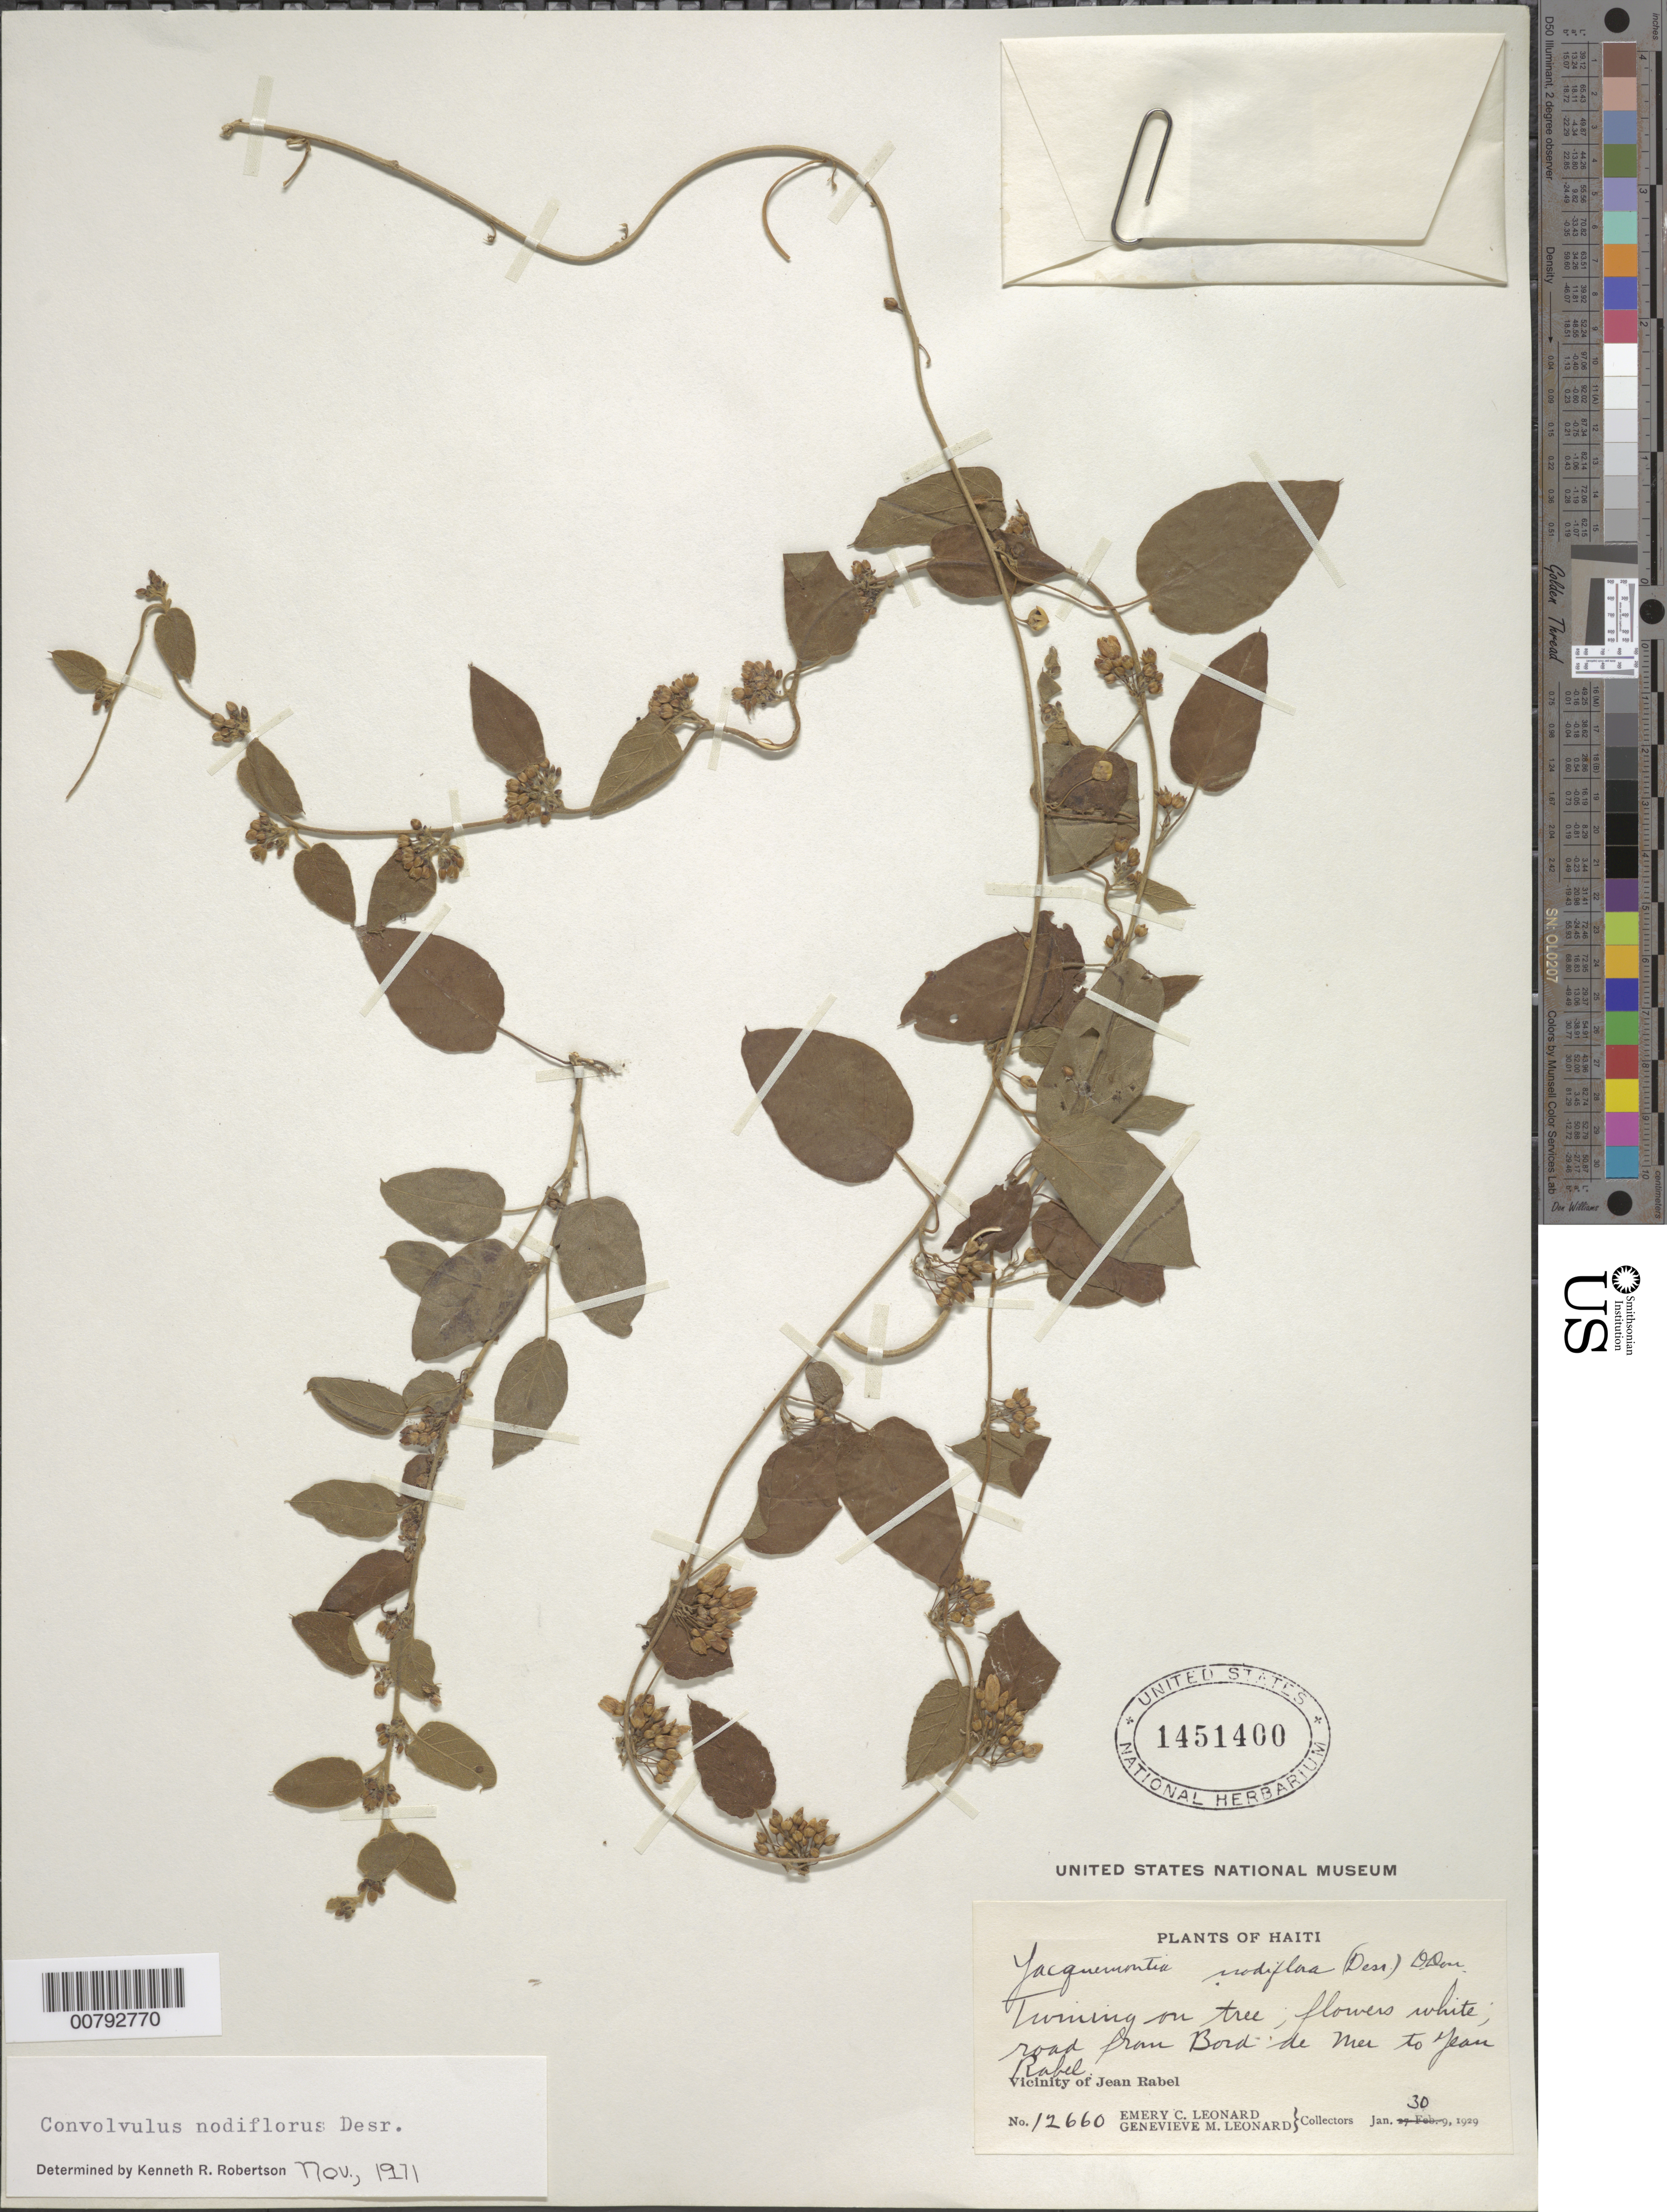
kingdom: Plantae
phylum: Tracheophyta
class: Magnoliopsida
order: Solanales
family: Convolvulaceae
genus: Convolvulus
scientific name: Convolvulus nodiflorus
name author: Desr.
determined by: Robertson, K. R.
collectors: E. C. Leonard & G. M. Leonard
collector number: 12660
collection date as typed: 30 Jan 1929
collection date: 1929-01-30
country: Haiti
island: Hispaniola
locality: Vicinity of Jean Rabel, road from Bord de Mer to Jean Rabel.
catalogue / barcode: US 1451400